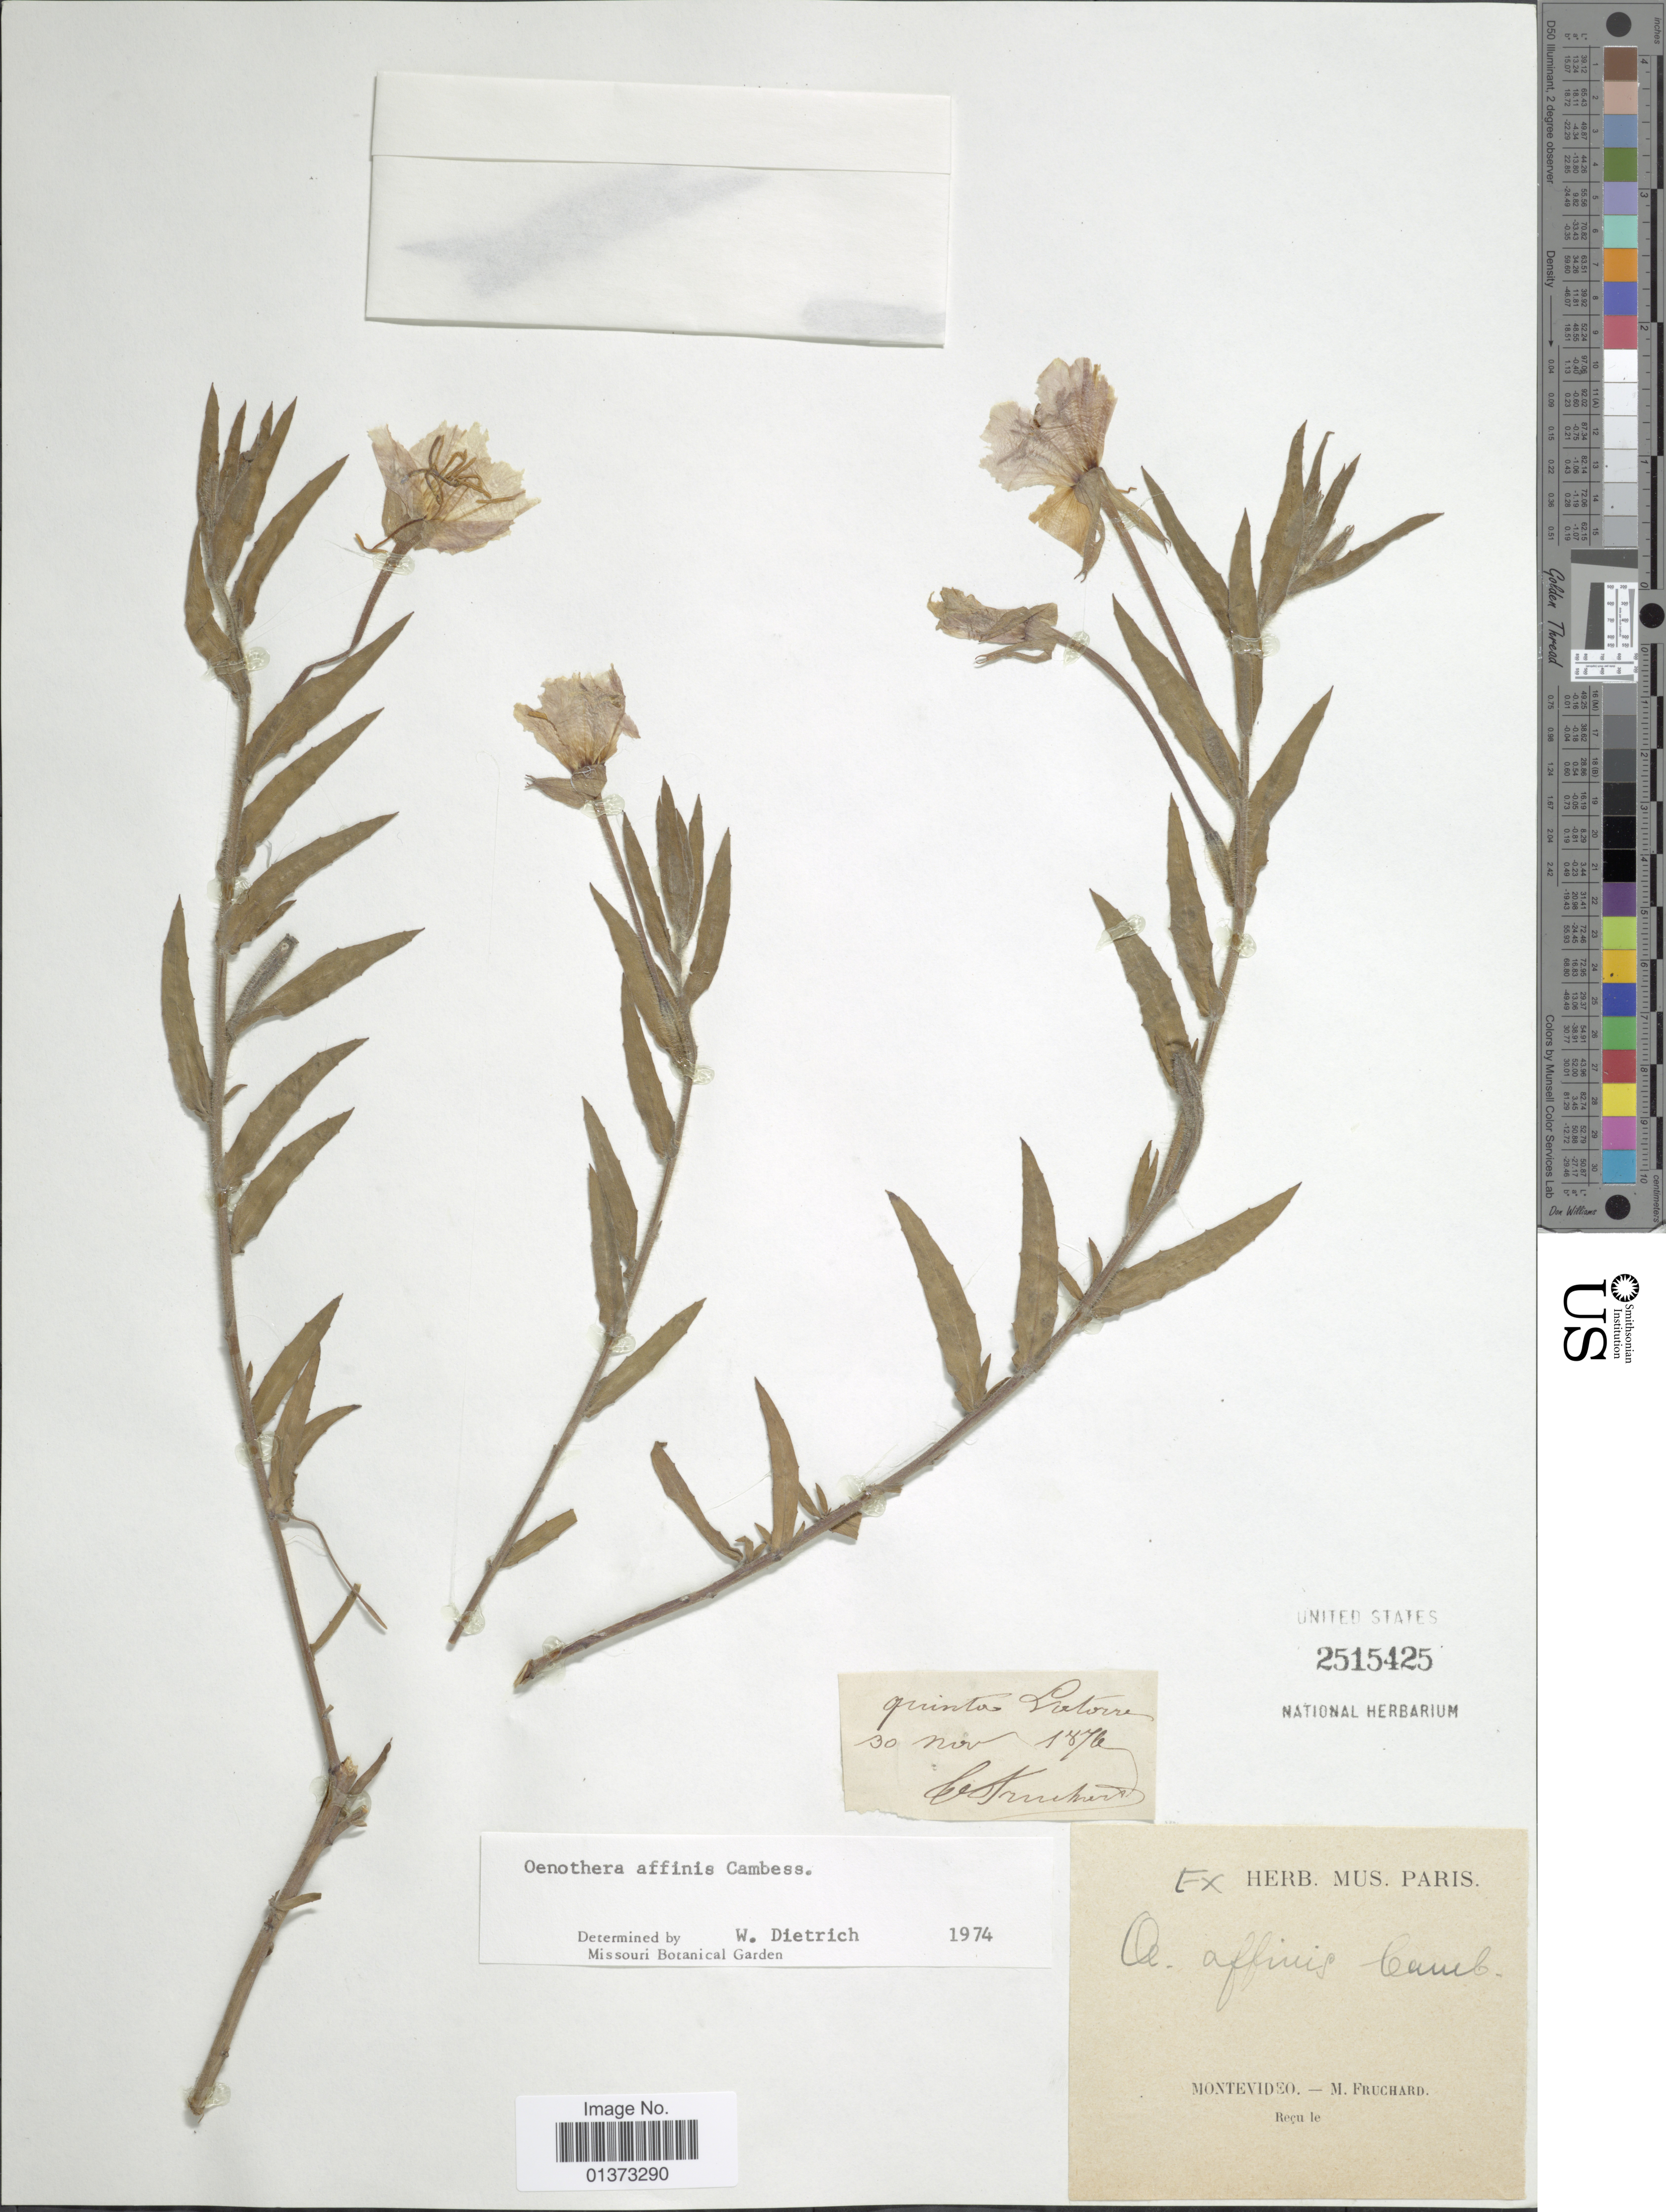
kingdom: Plantae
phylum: Tracheophyta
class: Magnoliopsida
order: Myrtales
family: Onagraceae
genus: Oenothera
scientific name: Oenothera affinis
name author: Cambess.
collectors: M. Fruchard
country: Uruguay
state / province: Montevideo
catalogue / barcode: US 2515425